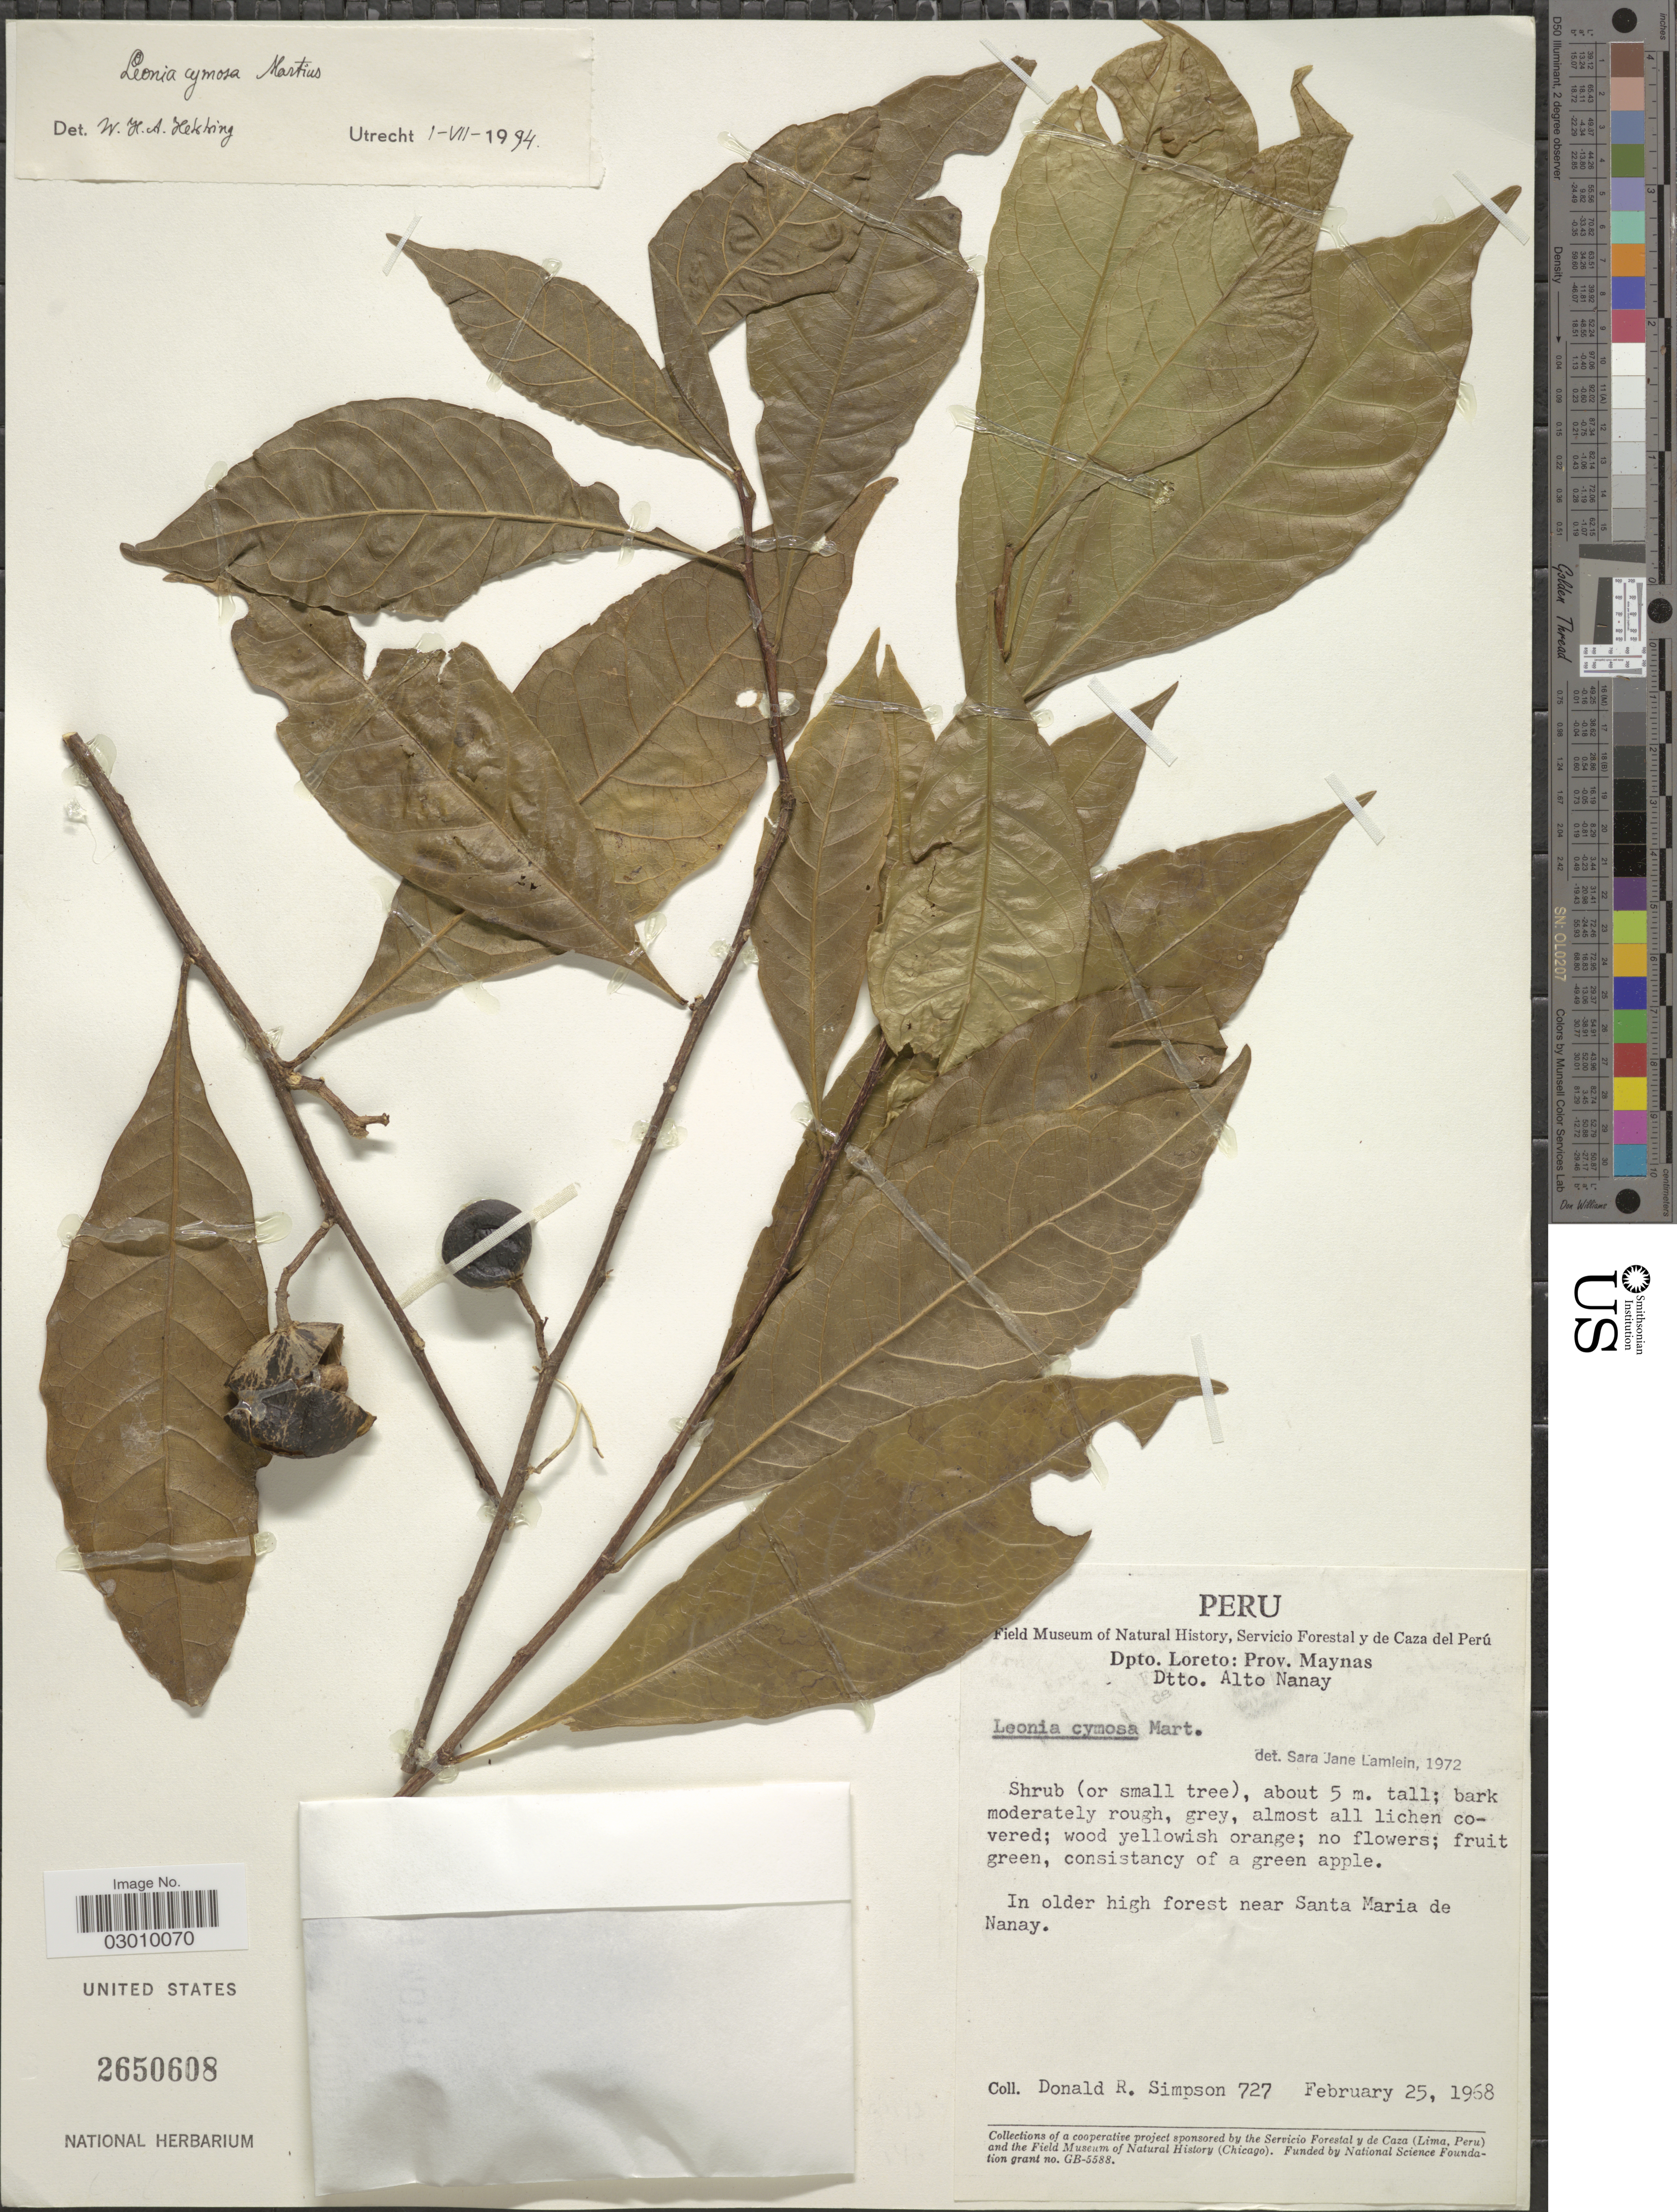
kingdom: Plantae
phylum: Tracheophyta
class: Magnoliopsida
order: Malpighiales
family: Violaceae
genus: Leonia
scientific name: Leonia cymosa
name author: Mart.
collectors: D. R. Simpson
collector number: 727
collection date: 1968-02-25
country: Peru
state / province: Loreto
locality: Dpto. Loreto: Prov. Maynas, Dtto. Alto Nanay, In older high forest near Santa Maria de Nanay.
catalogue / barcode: US 2650608